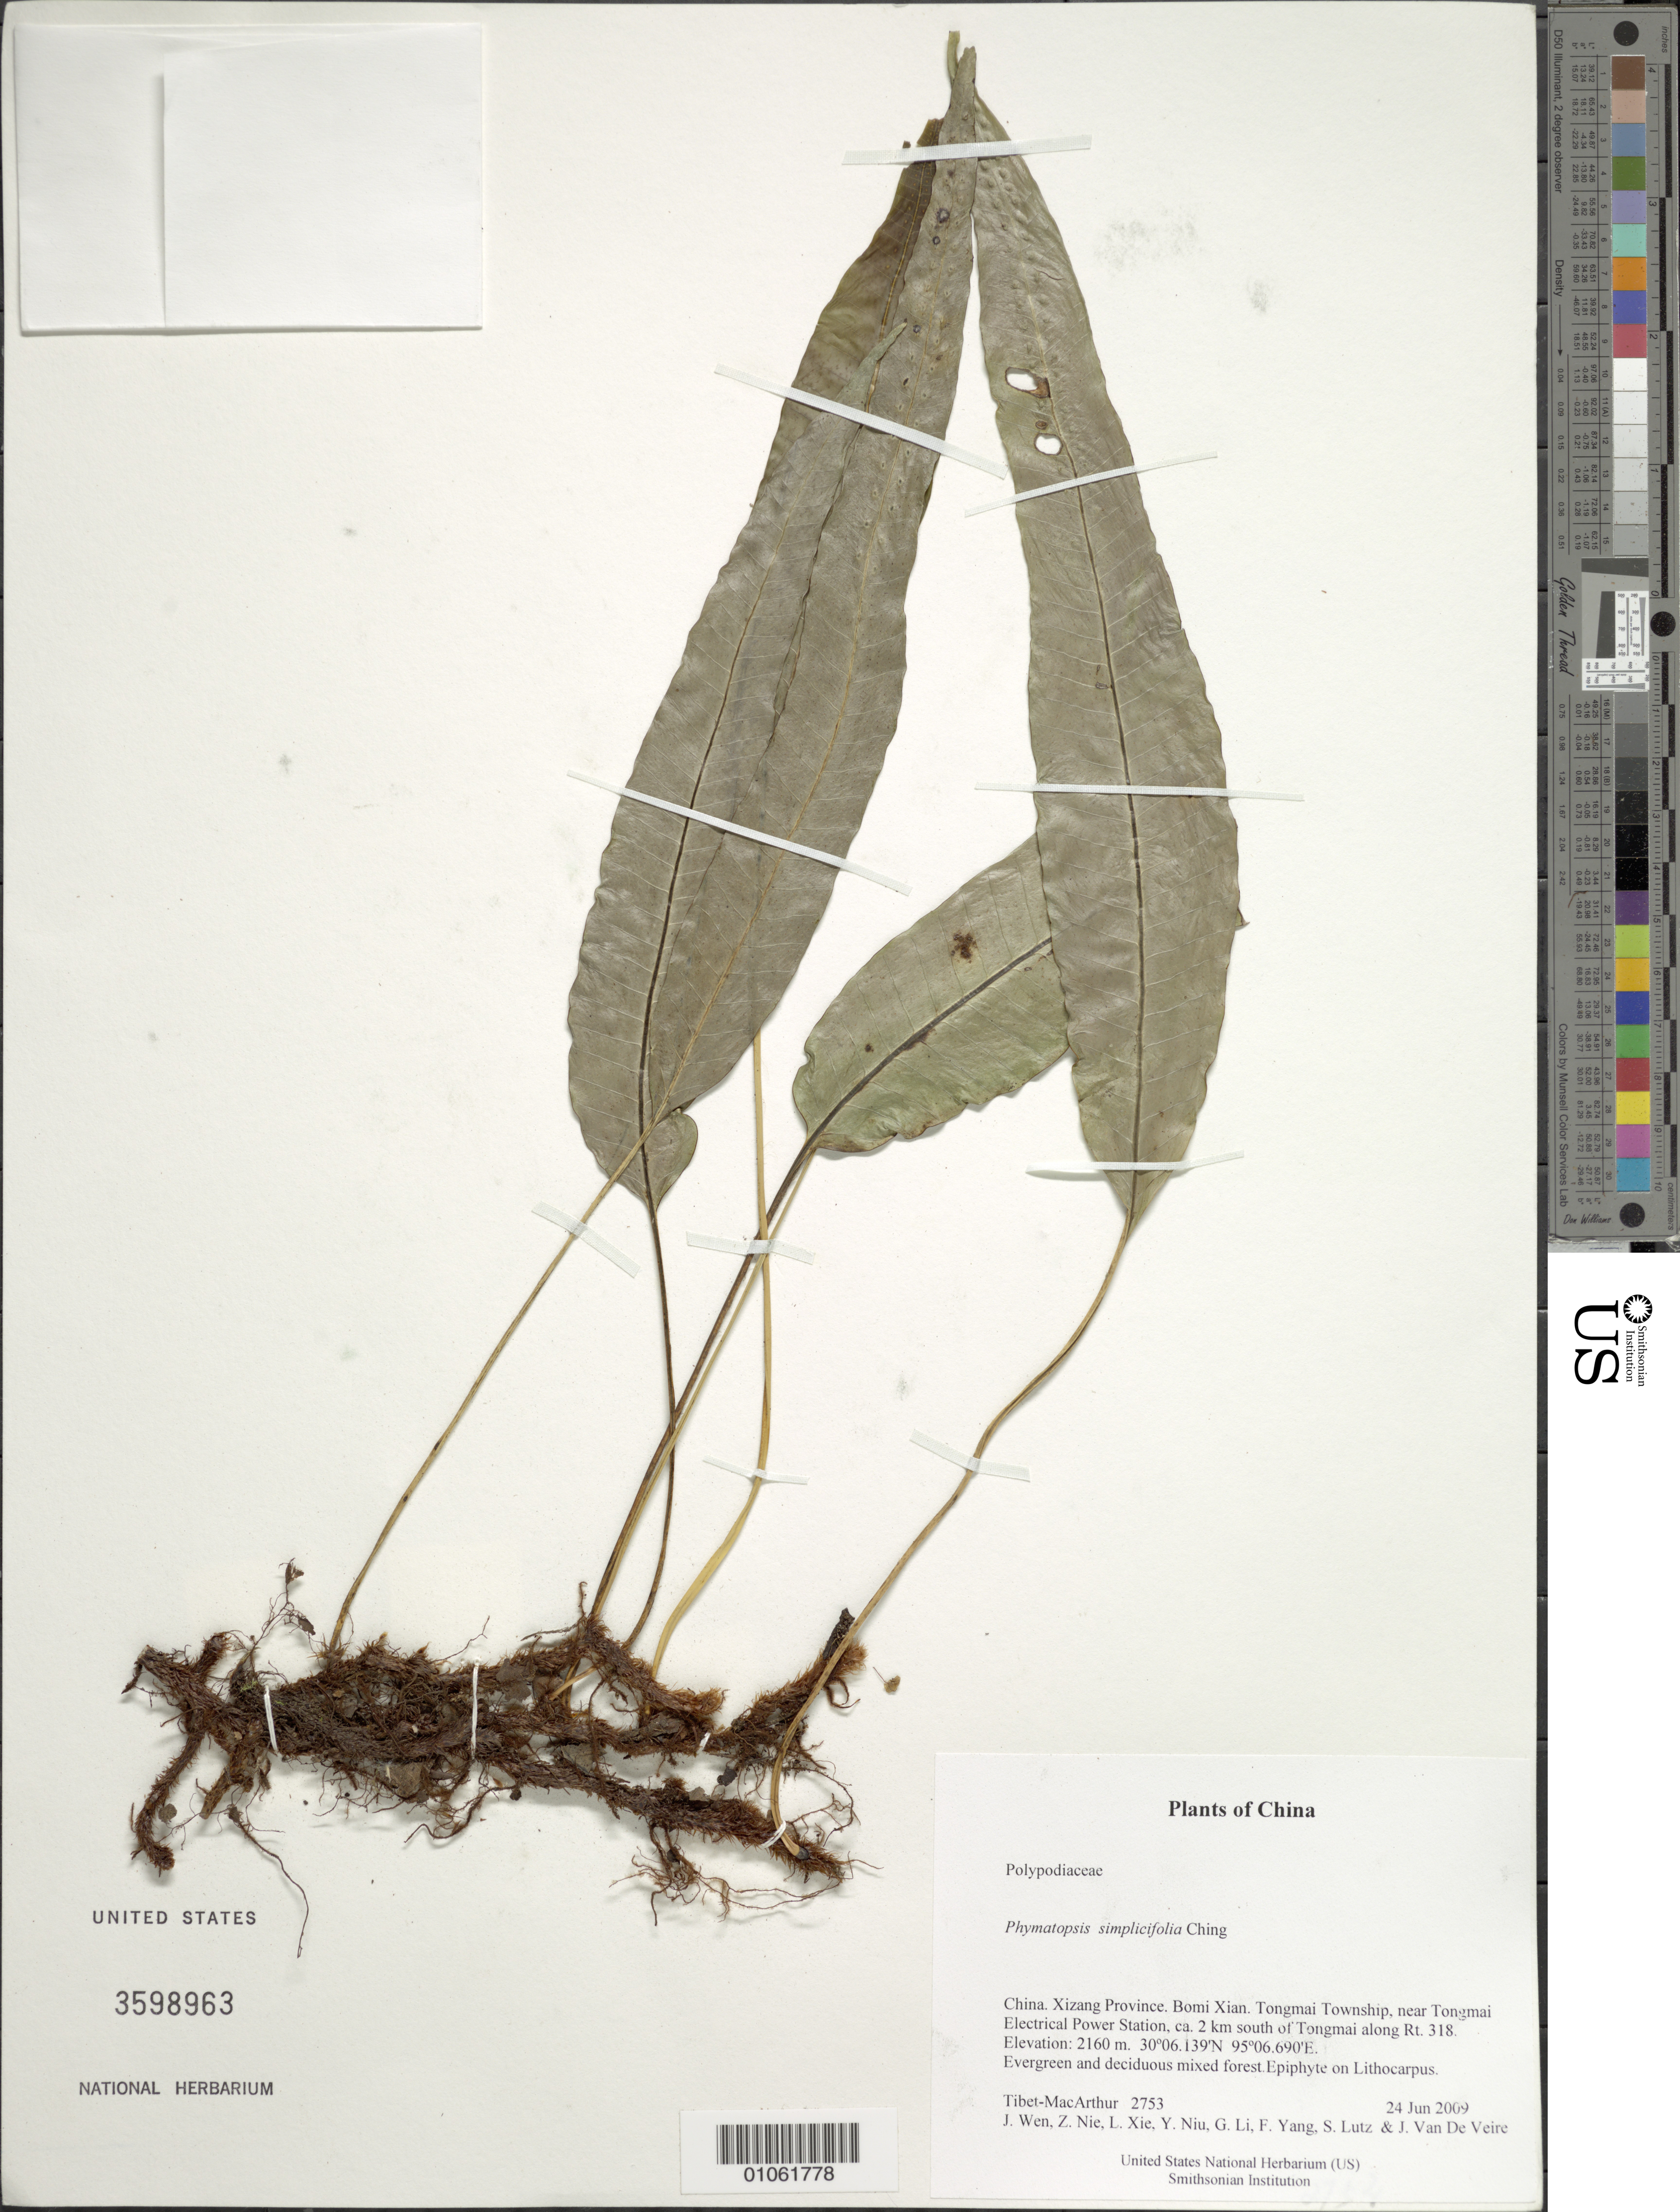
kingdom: Plantae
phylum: Tracheophyta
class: Polypodiopsida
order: Polypodiales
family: Polypodiaceae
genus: Selliguea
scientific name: Selliguea hastata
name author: (Thunb.) Fraser-Jenk.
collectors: Tibet-MacArthur, J. Wen, Z. Nie, L. Xie, Y. Niu, G. Li, F. Yang, S. Lutz & J. Van De Veire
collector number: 2753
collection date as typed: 24 Jun 2009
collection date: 2009-06-24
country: China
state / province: Xizang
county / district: Bomi Xian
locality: Tongmai Township, near Tongmai Electrical Power Station, ca. 2 km south of Tongmai along Rt. 318.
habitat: Evergreen and deciduous mixed forest. On Lithocarpus.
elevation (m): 2160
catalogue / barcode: US 3598963